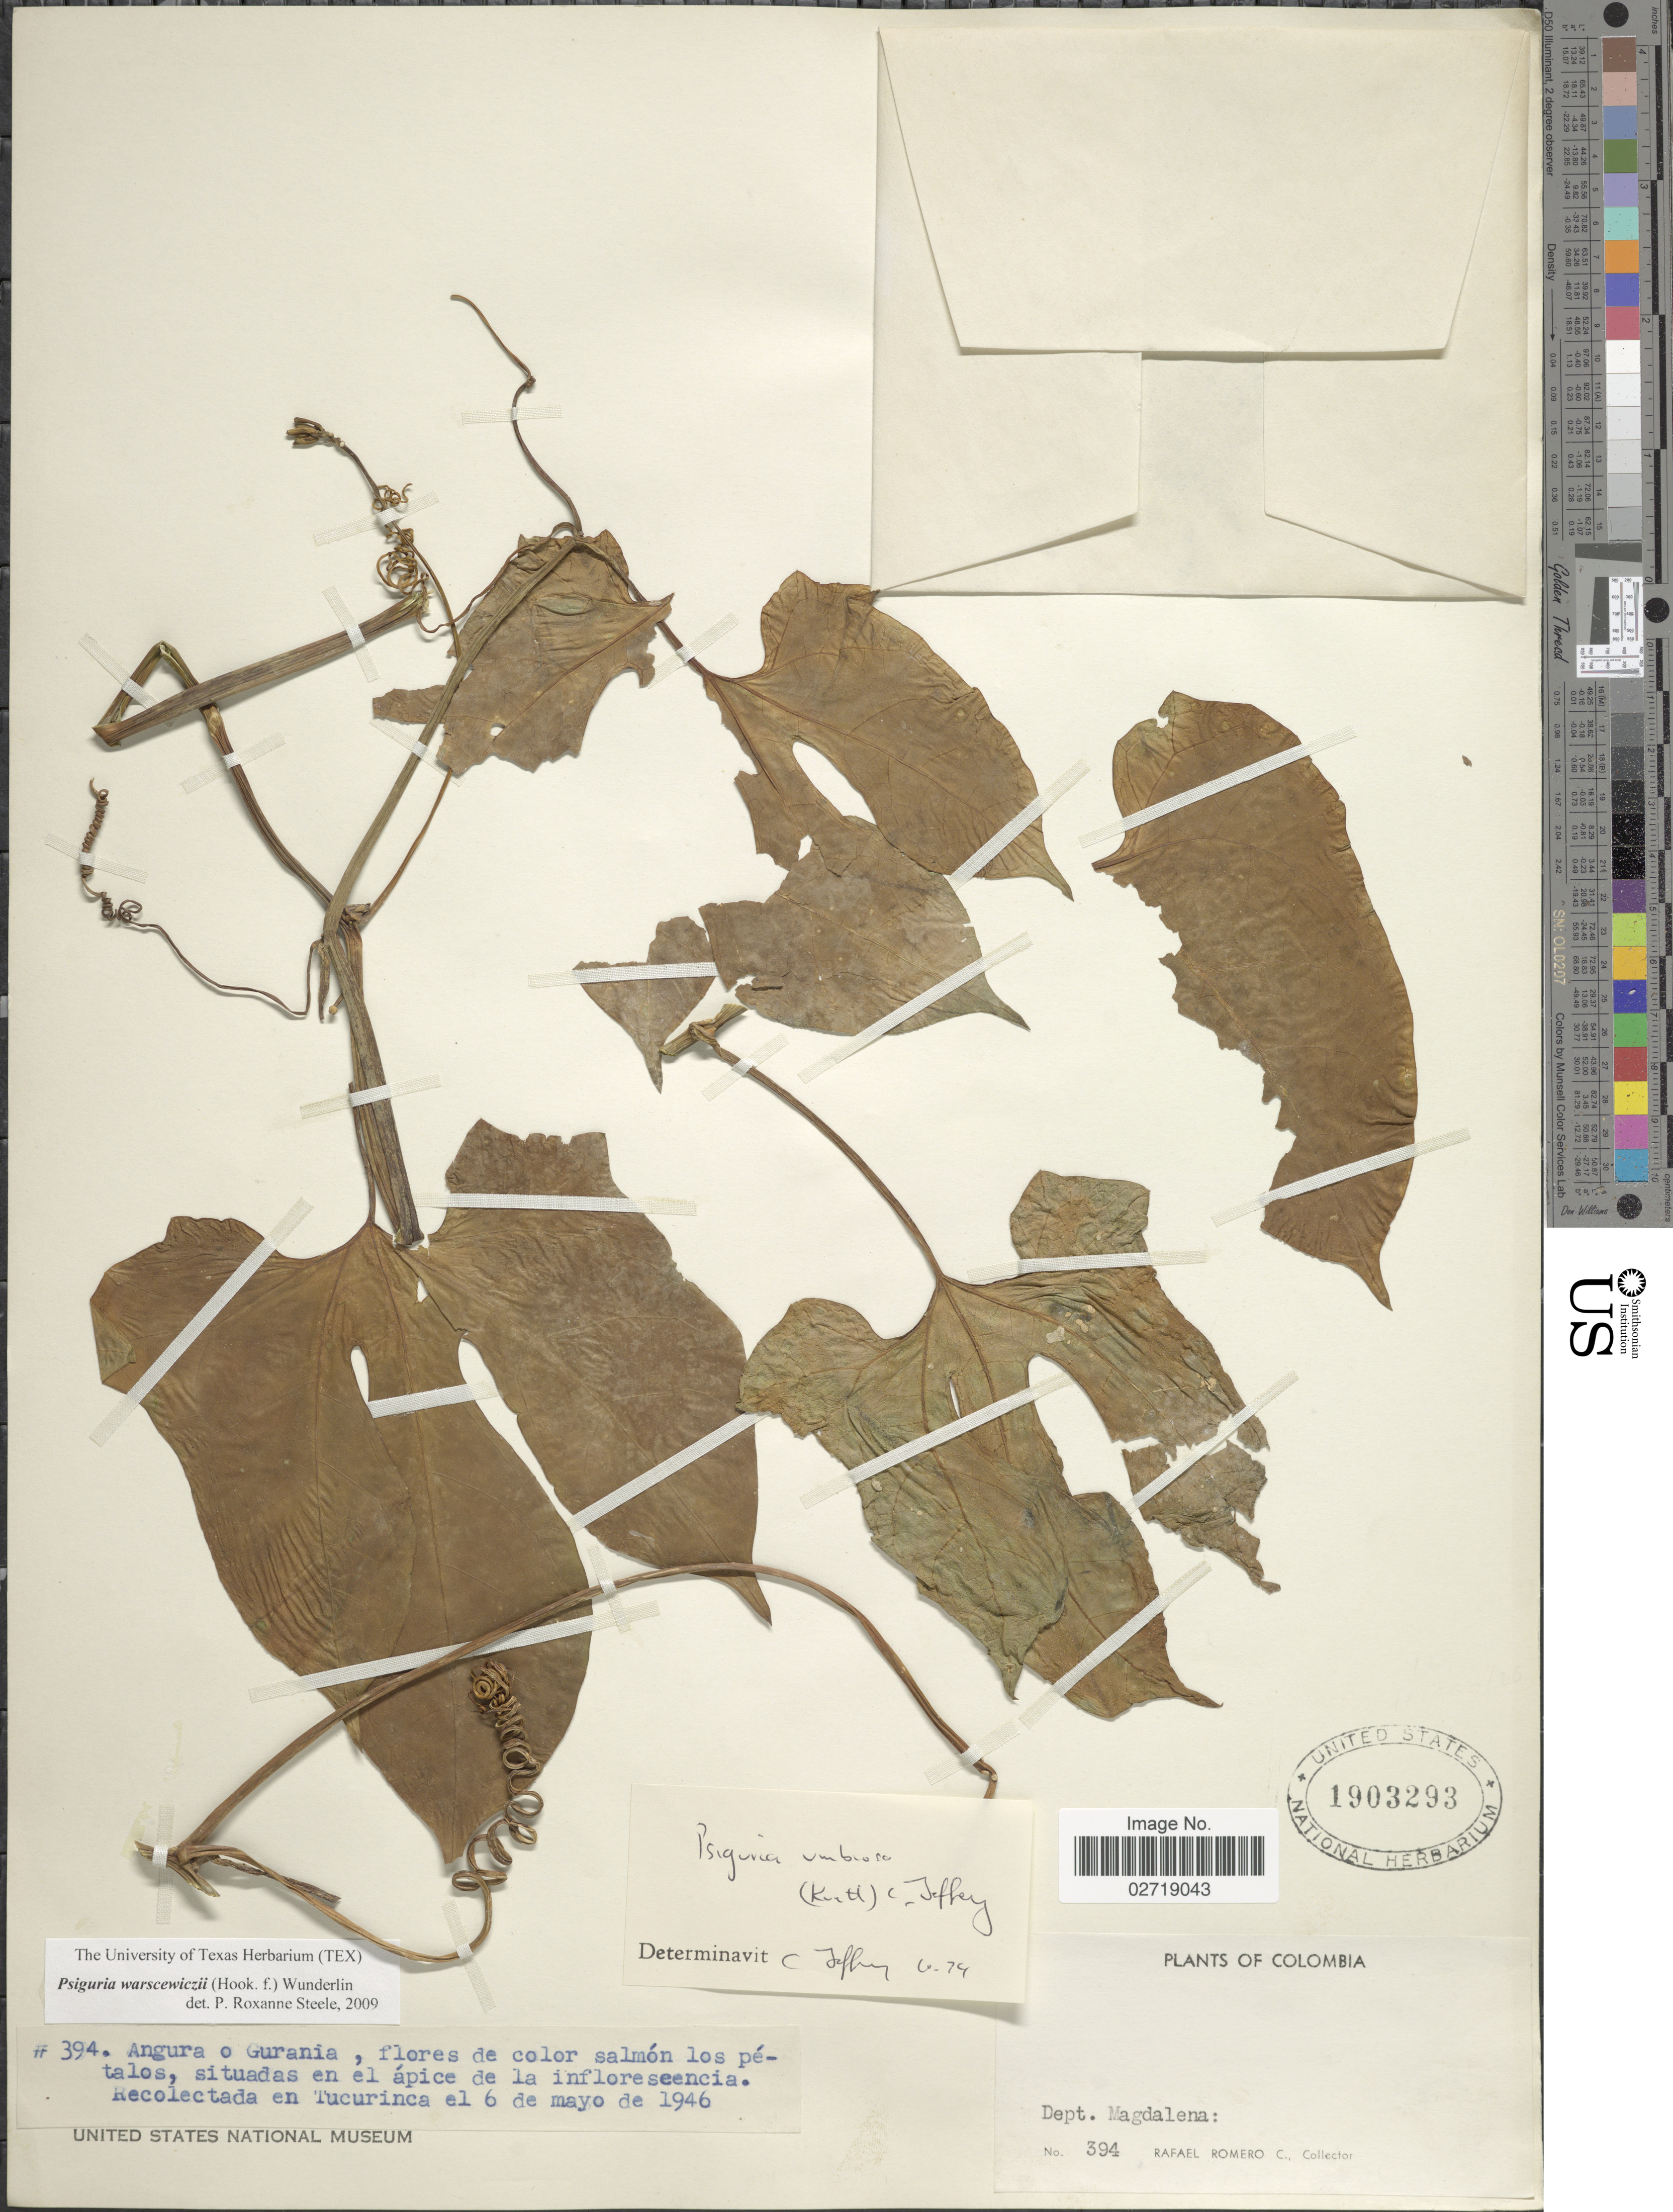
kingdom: Plantae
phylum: Tracheophyta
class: Magnoliopsida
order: Cucurbitales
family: Cucurbitaceae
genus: Psiguria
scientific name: Psiguria warscewiczii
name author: (Hook. f.) Wunderlin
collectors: R. Romero Castañeda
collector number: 394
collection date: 1946-05-06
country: Colombia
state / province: Magdalena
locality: Tucurinca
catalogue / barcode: US 1903293